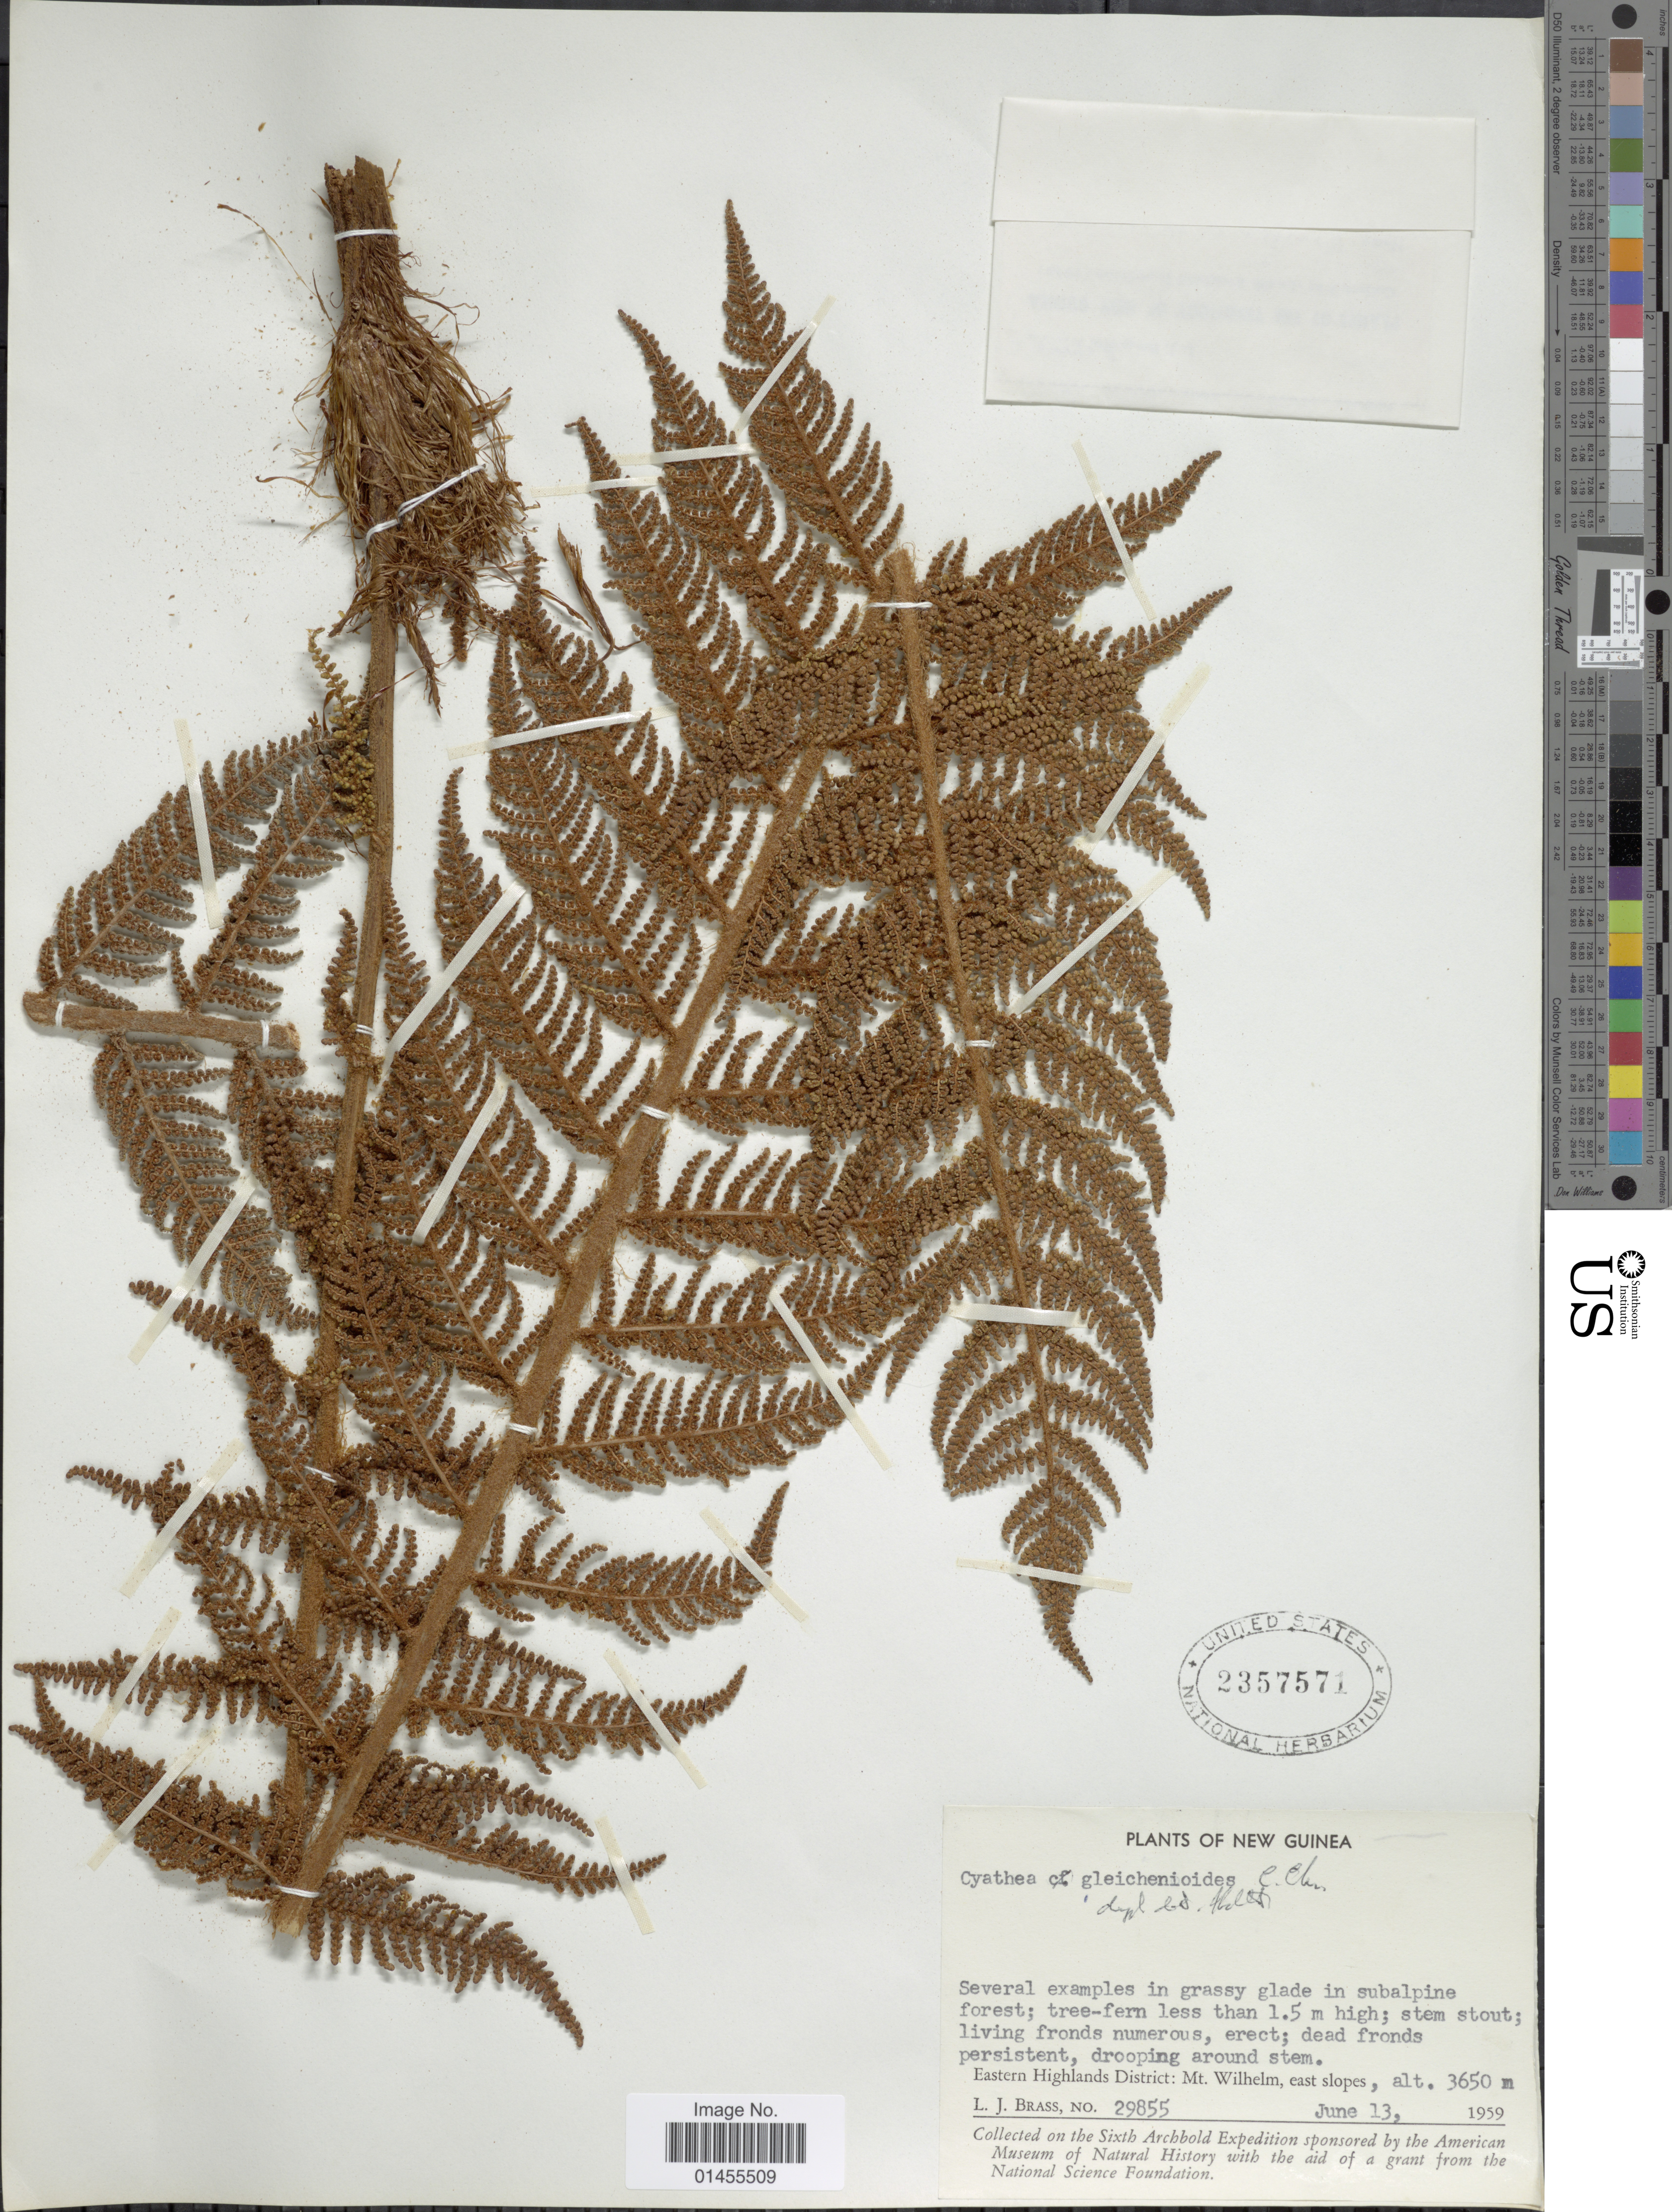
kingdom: Plantae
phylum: Tracheophyta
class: Polypodiopsida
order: Cyatheales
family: Cyatheaceae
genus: Alsophila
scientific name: Alsophila gleichenioides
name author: (C. Chr.) R.M. Tryon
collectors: L. J. Brass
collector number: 29855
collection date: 1959-06-13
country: Papua New Guinea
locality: New Guinea. Eastern Highlands District: Mt, Wilhelm, east slopes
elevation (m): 3650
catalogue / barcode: US 2357571